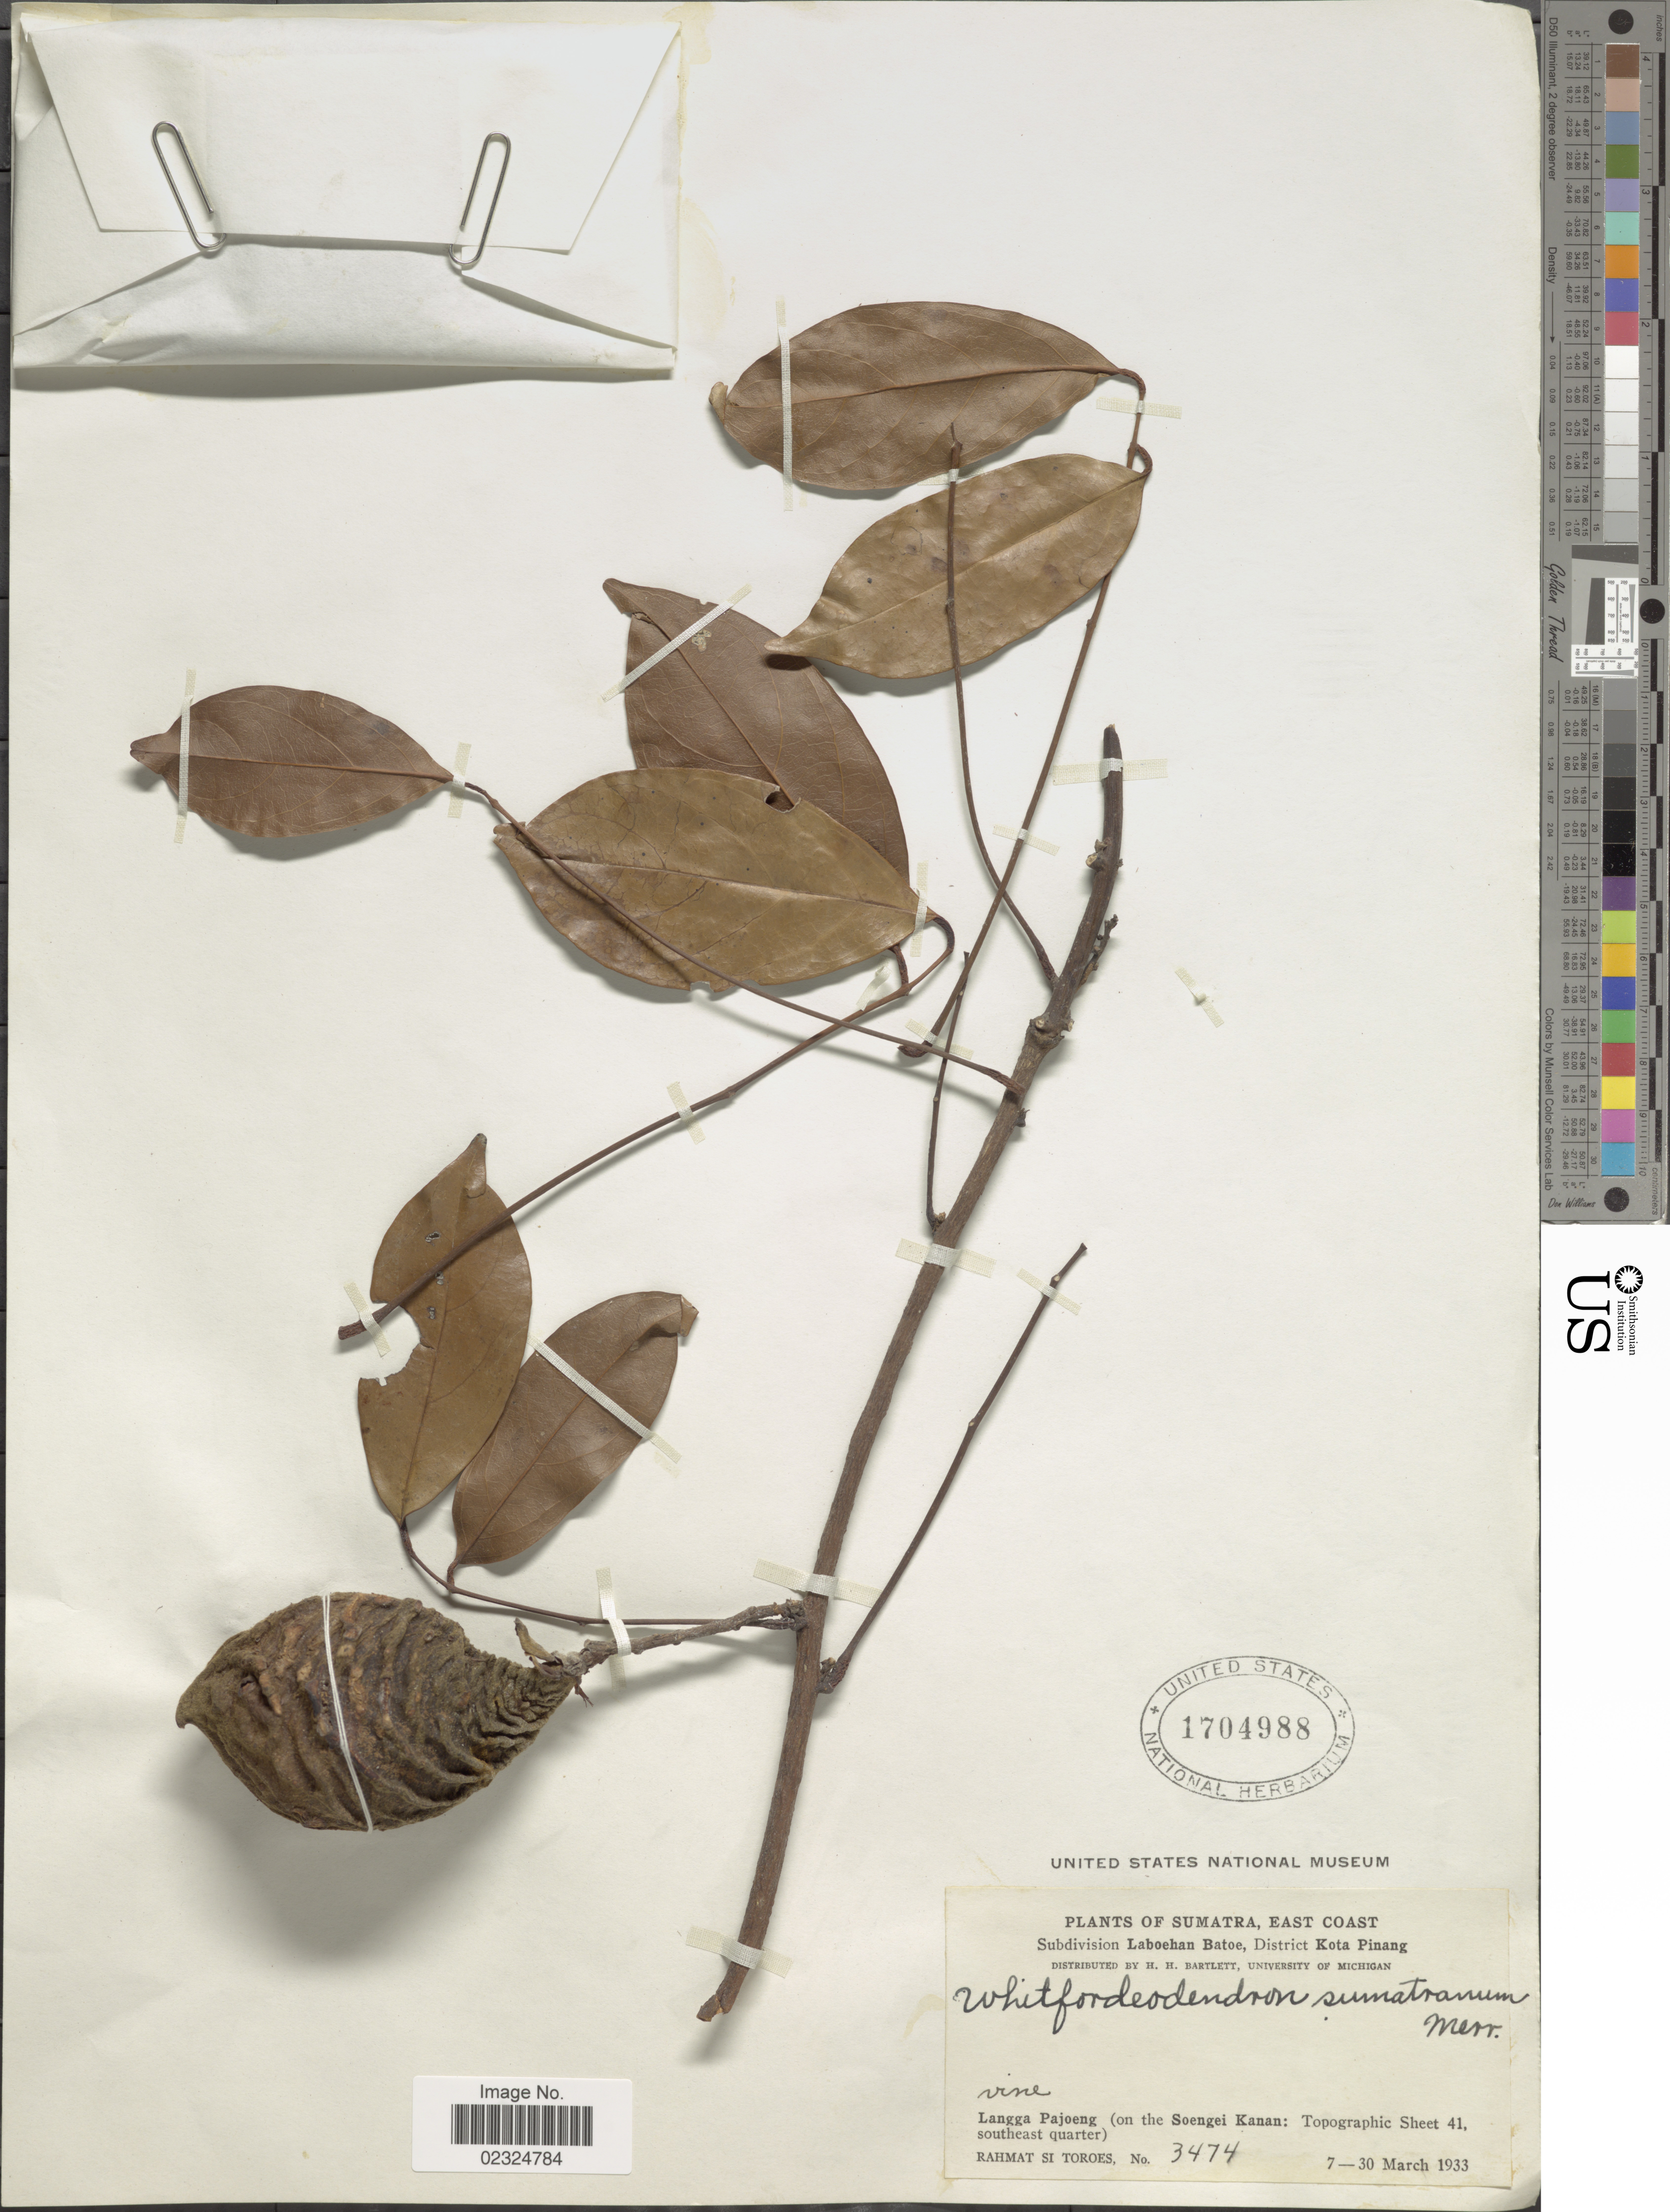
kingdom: Plantae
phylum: Tracheophyta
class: Magnoliopsida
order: Fabales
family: Fabaceae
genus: Callerya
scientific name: Callerya sumatrana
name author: (Merr.) Schot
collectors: Rahmat Si Boeea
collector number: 3474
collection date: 1933-03-07/1933-03-30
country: Indonesia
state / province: Sumatra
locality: East Coast, Subdivision Laboehan Batoe, District Kota Pinang, Langga Pajoeng (on the Soengei Kanan: Topographic Sheet 41, southeast quarter)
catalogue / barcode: US 1704988